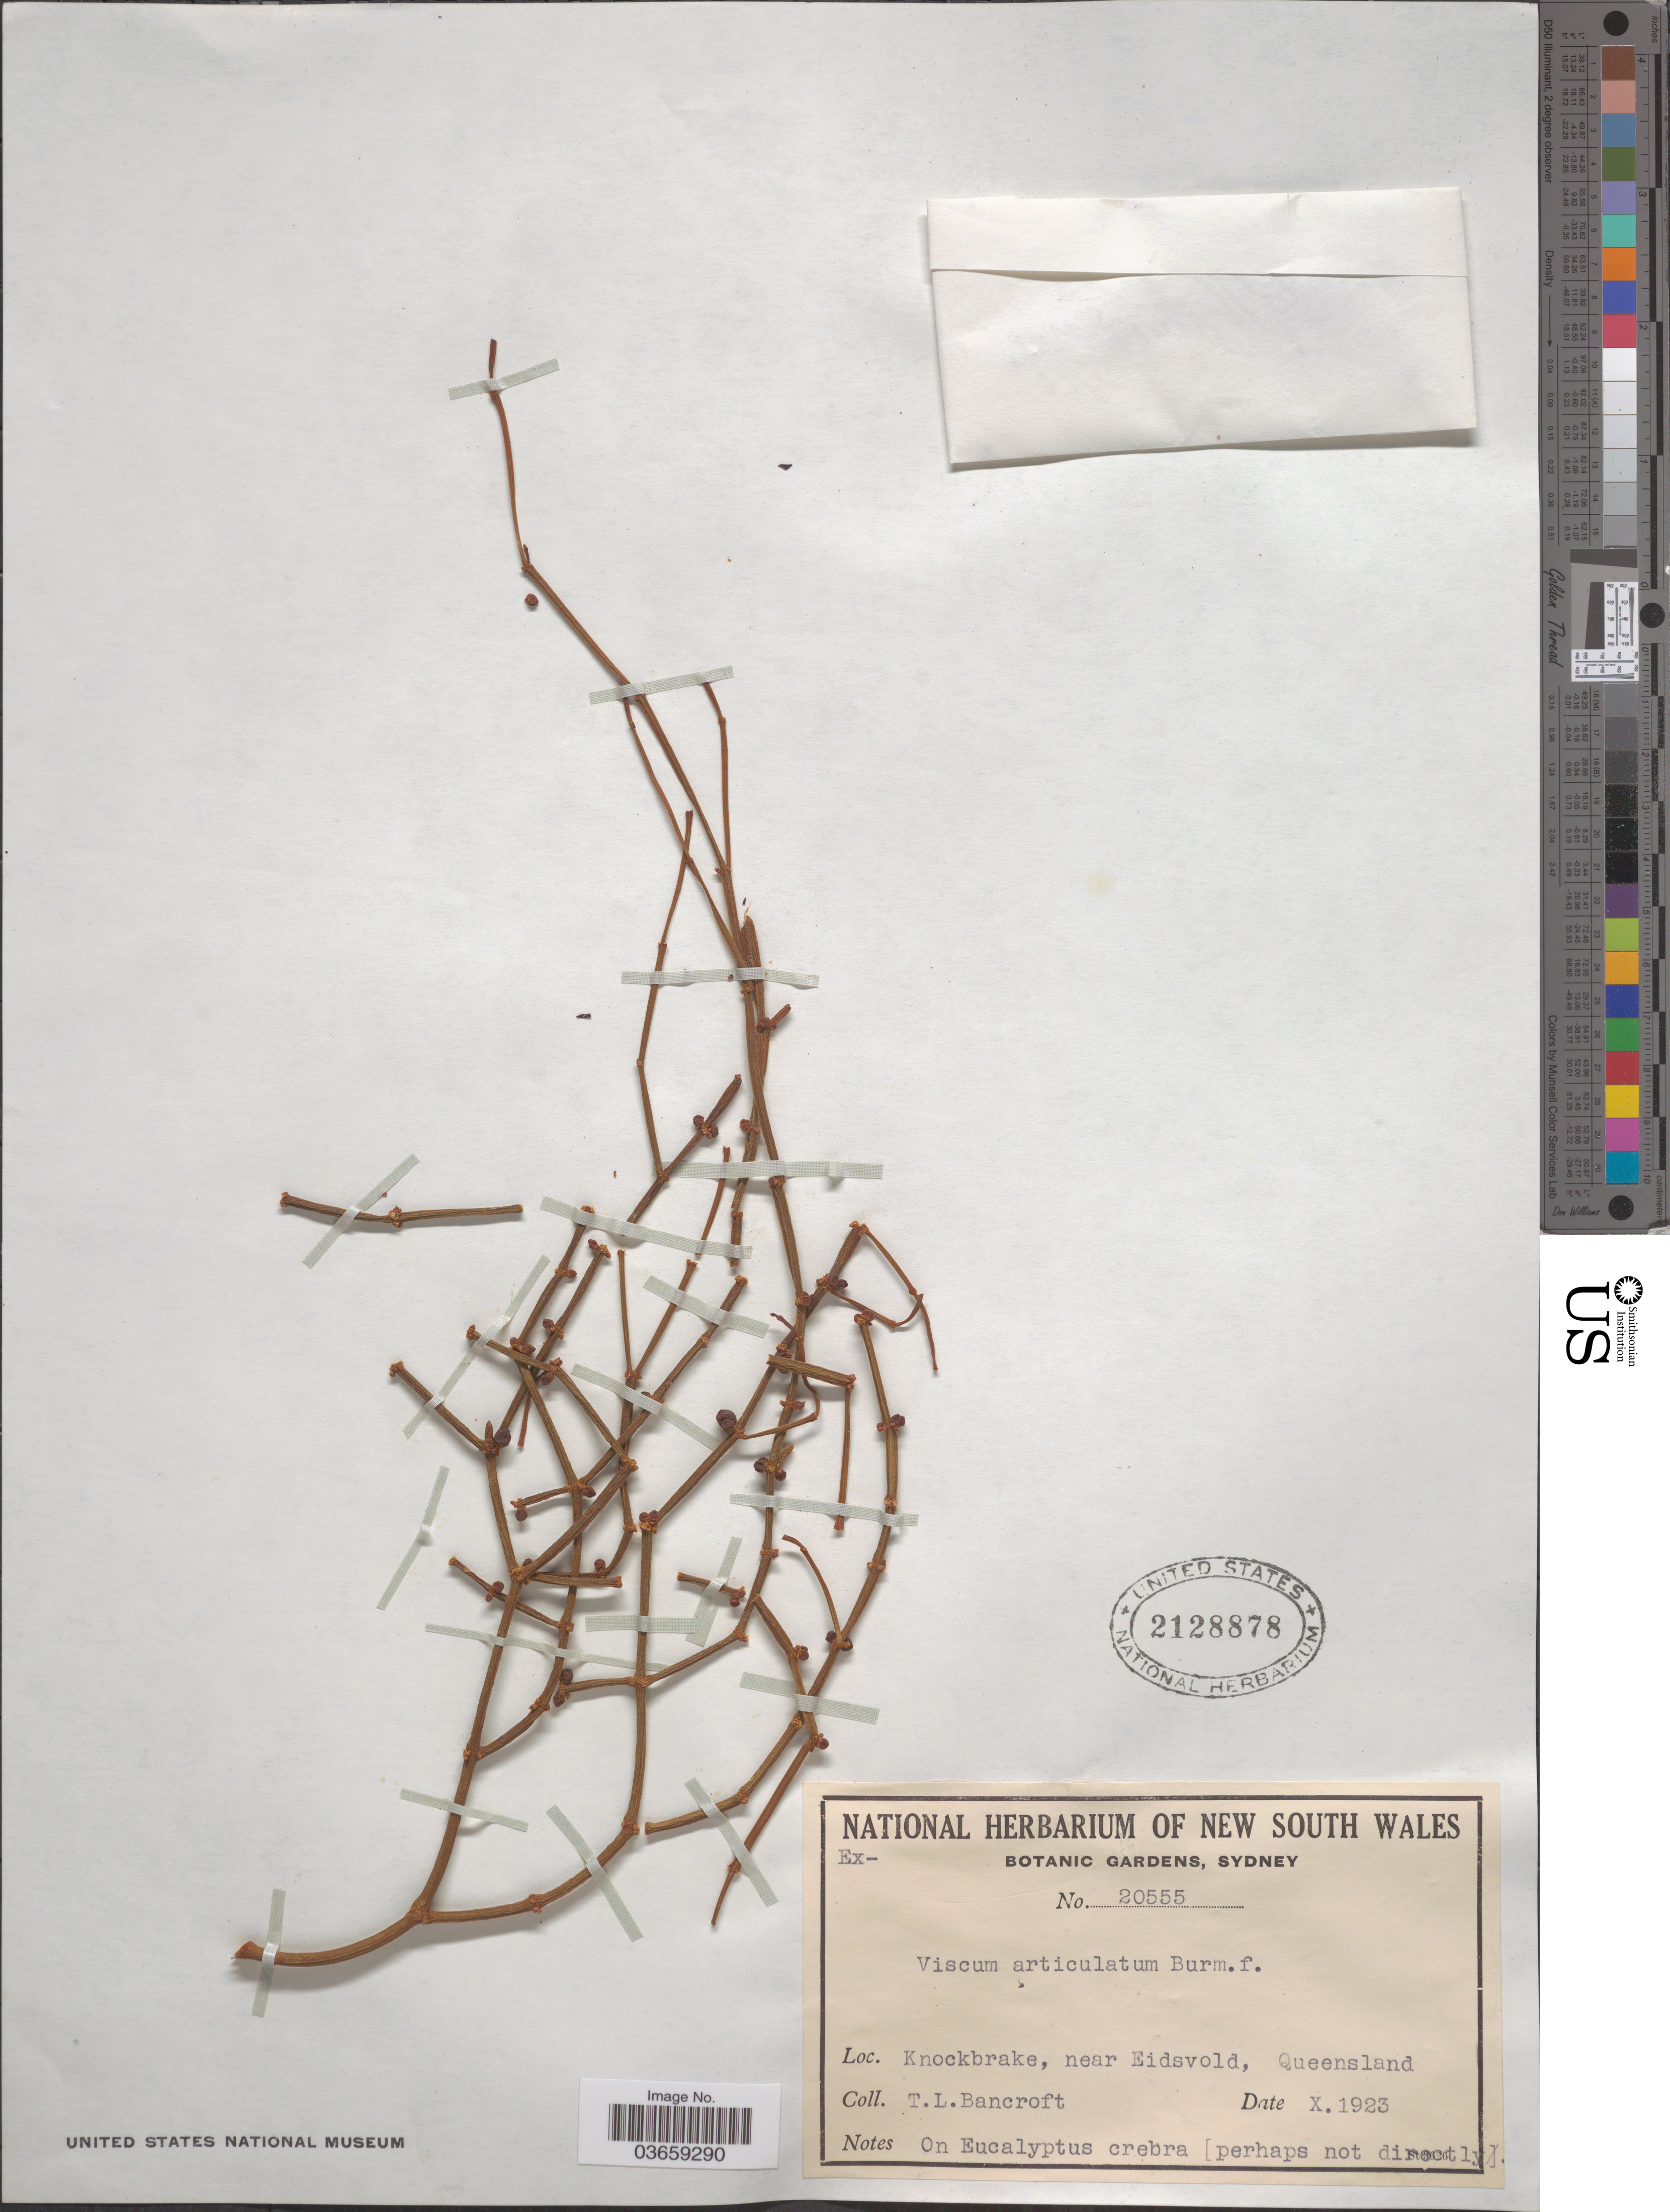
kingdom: Plantae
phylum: Tracheophyta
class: Magnoliopsida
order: Santalales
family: Viscaceae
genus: Viscum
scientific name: Viscum articulatum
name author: Burm. f.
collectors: T. Bancroft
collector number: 20555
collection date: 1923-10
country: Australia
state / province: Queensland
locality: Knockbrake, near Eidsvold.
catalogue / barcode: US 2128878